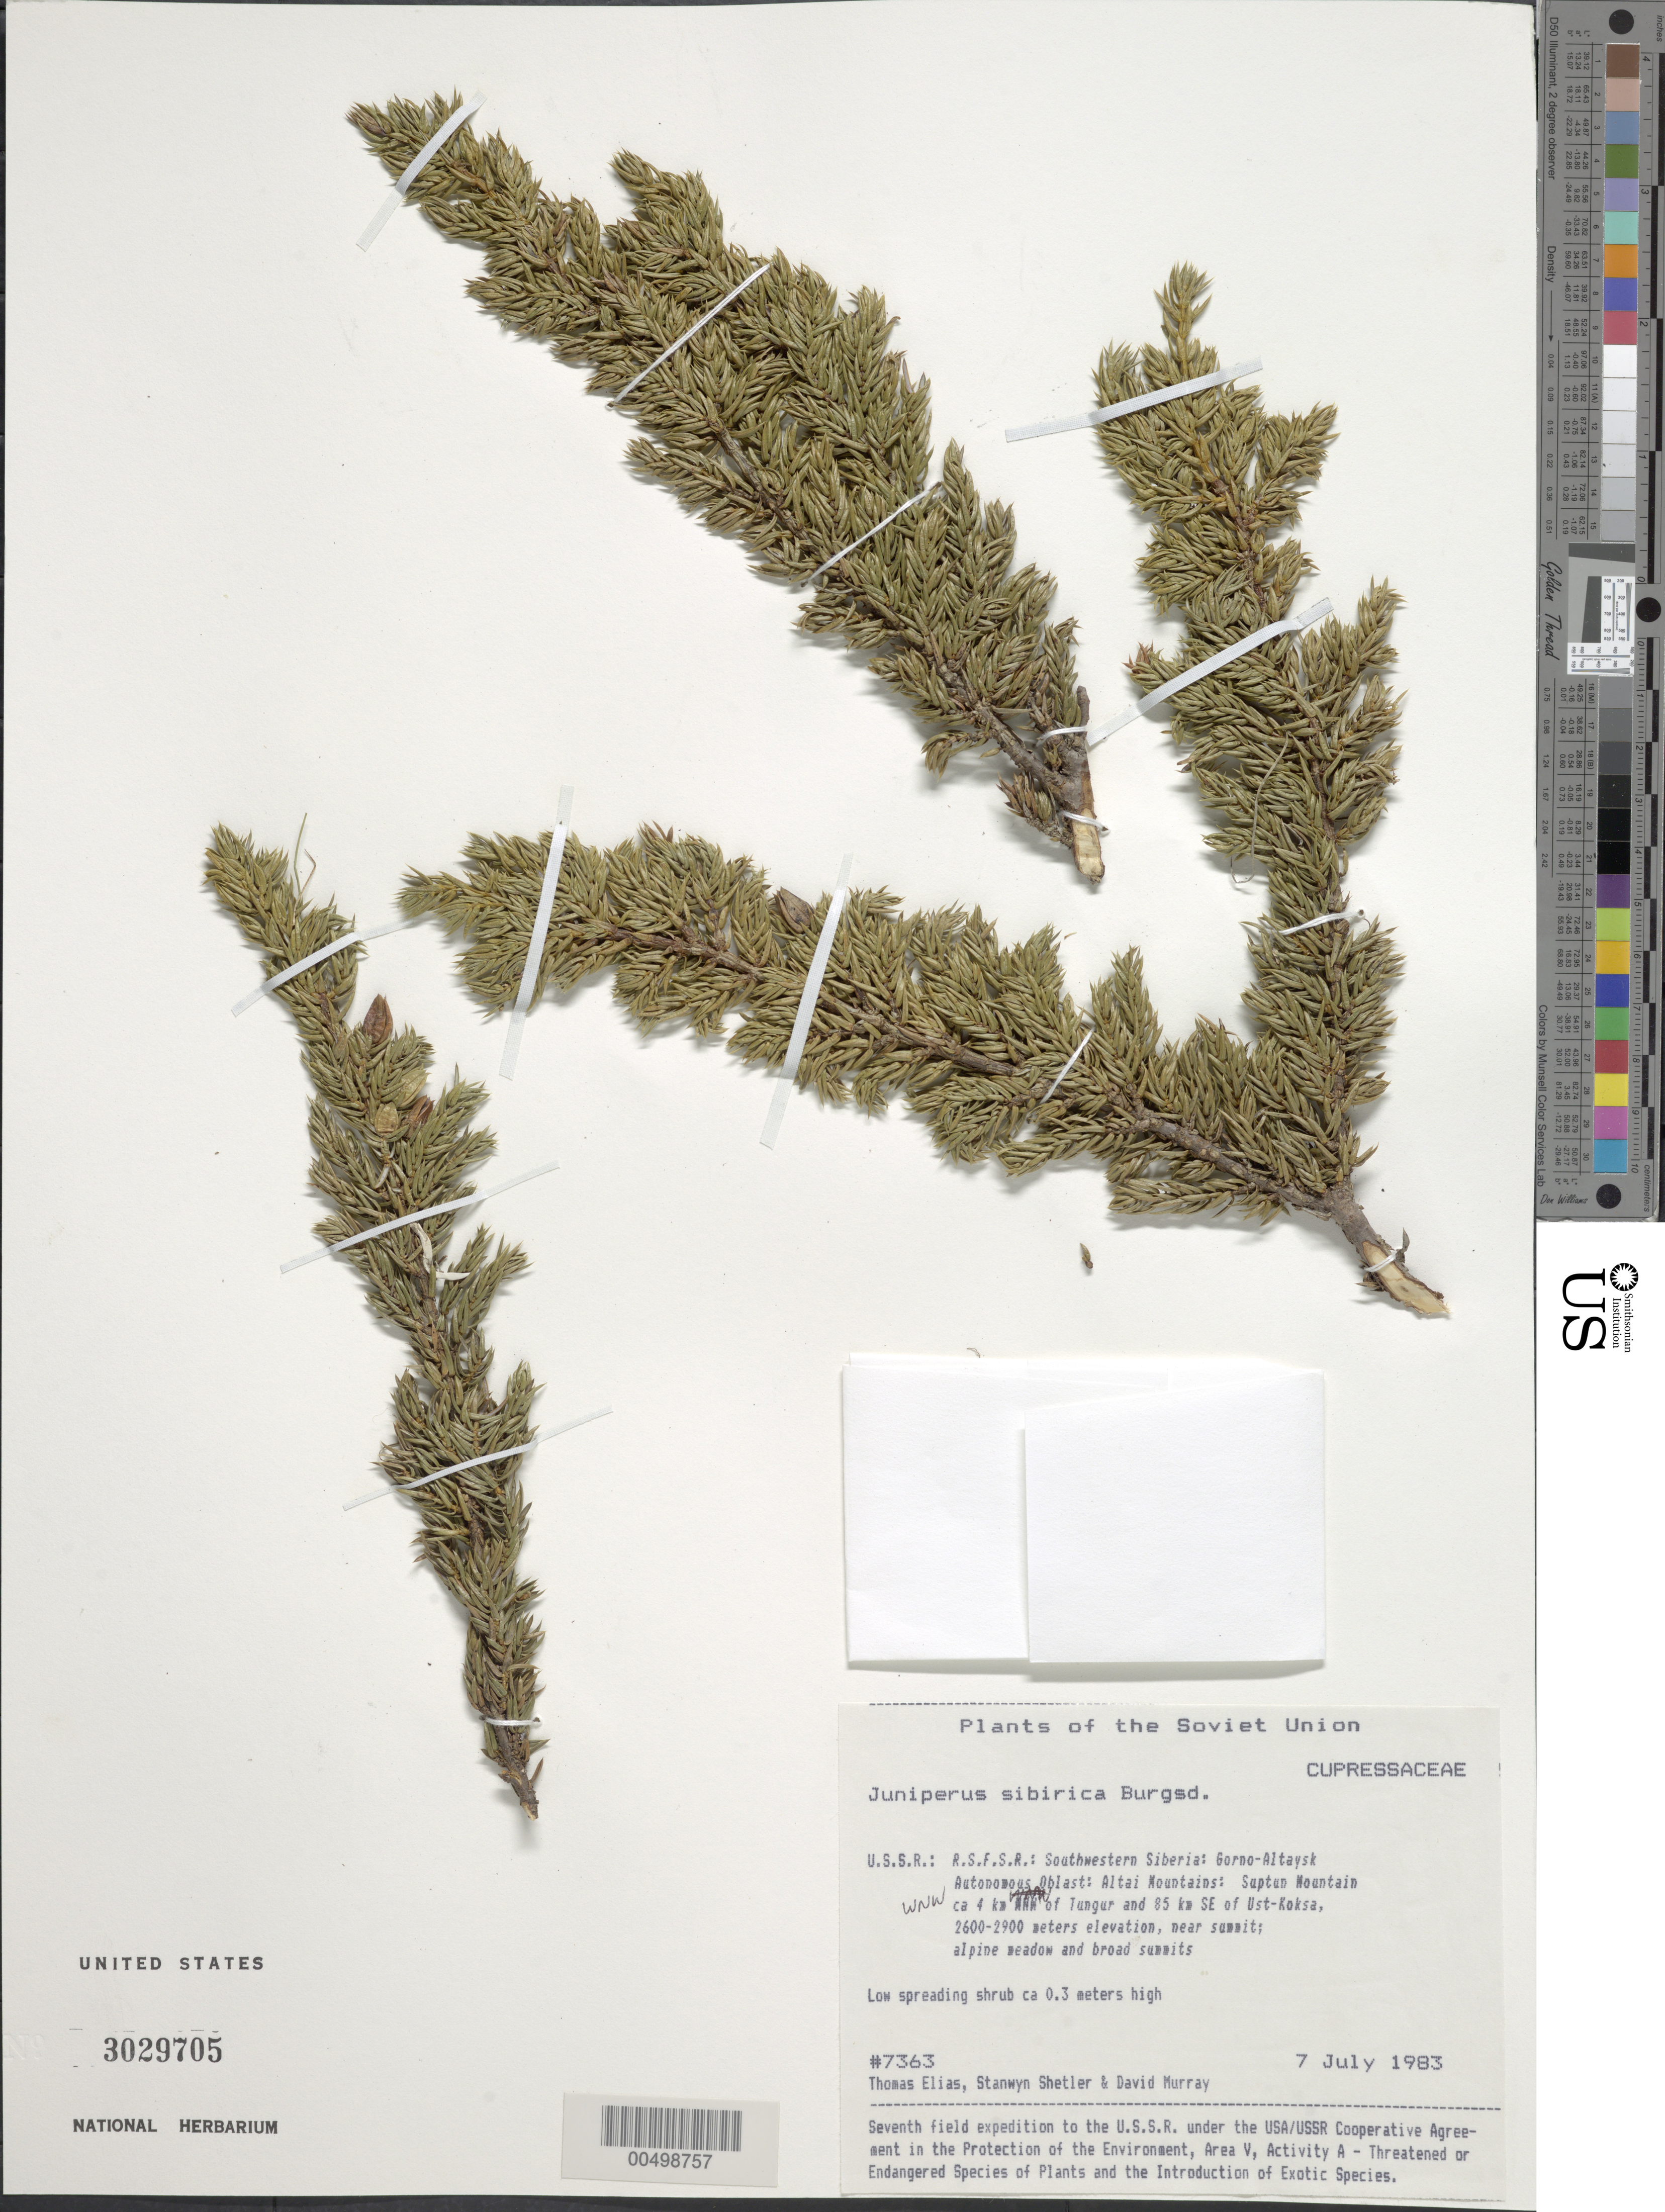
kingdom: Plantae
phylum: Tracheophyta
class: Pinopsida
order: Pinales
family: Cupressaceae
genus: Juniperus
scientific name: Juniperus sibirica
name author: Burgsd.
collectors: T. Elias, S. Shetler & D. F. Murray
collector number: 7363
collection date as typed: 07 Jul 1983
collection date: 1983-07-07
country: Russian Federation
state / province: Altai Republic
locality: Altai Mountains, Suptun Mountains, ca. 4 km WNW of Tungur and 85 km SE of Ust-Koksa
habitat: near summit; alpine meadow and broad summits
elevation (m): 2600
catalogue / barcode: US 3029705